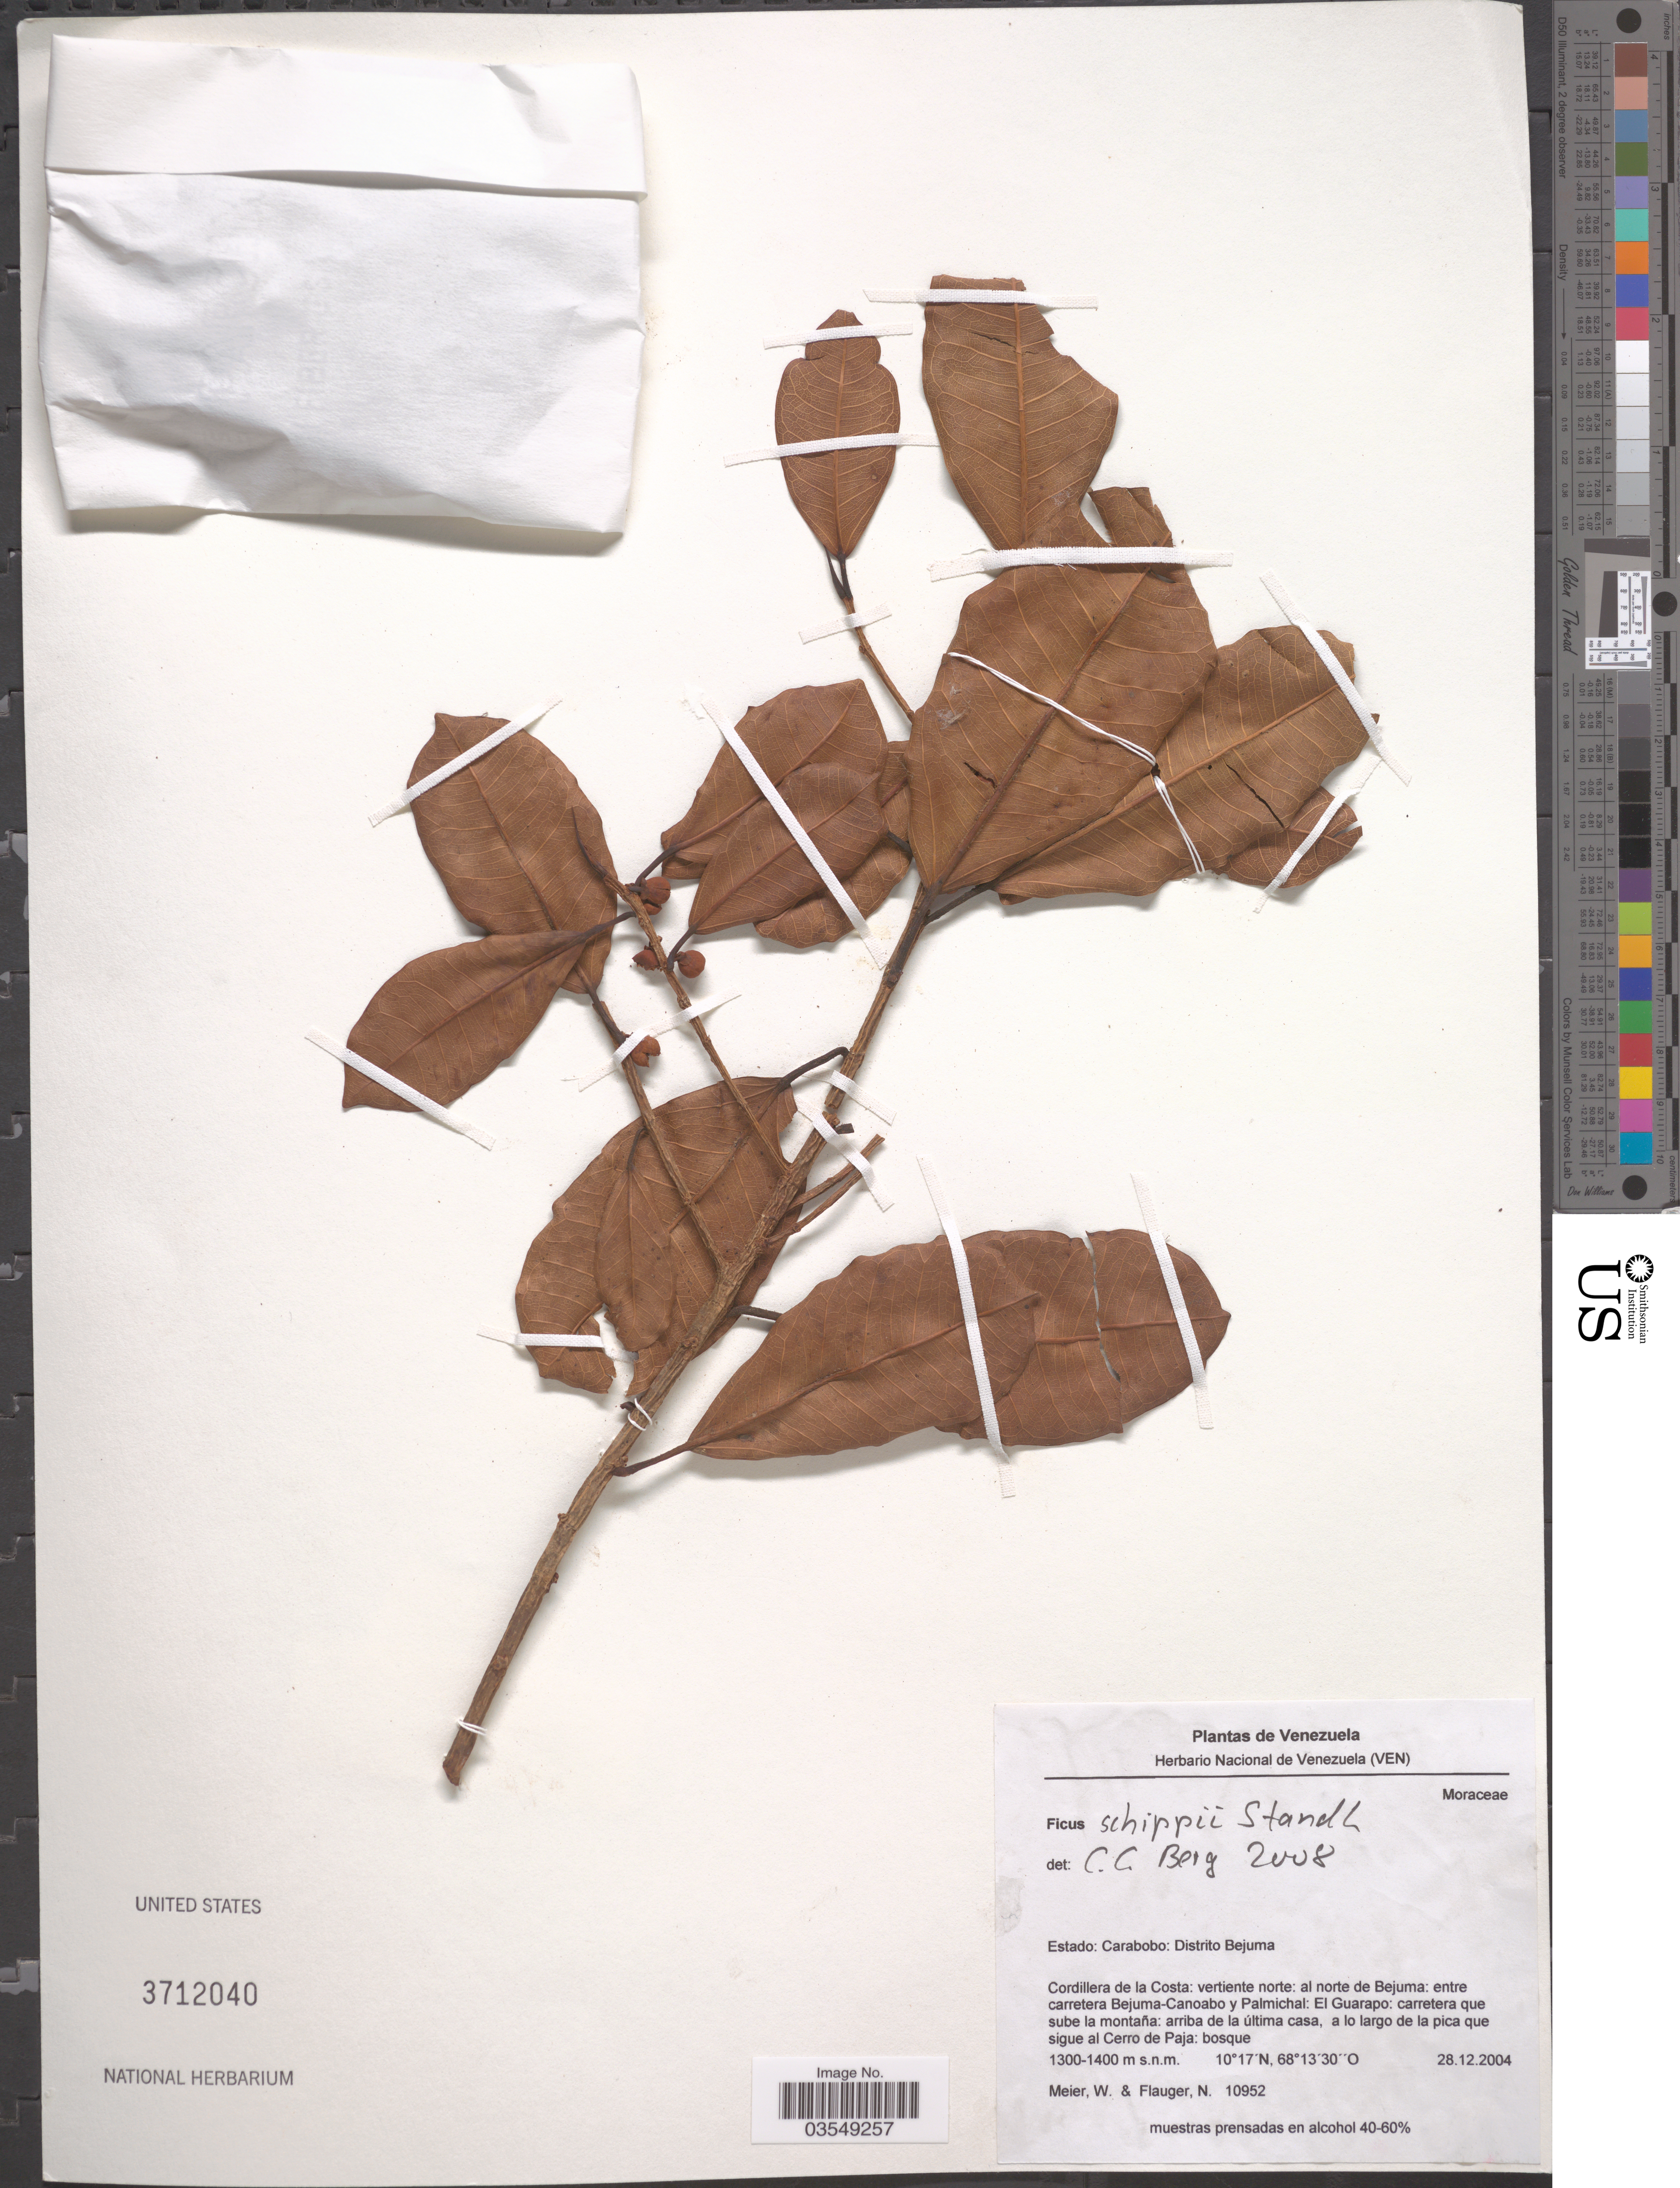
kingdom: Plantae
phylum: Tracheophyta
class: Magnoliopsida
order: Rosales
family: Moraceae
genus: Ficus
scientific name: Ficus schippii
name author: Standl.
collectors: W. Meier & N. Flauger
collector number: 10952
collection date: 2004-12-28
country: Venezuela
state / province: Carabobo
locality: Distrito Bejuma. Cordillera de la Costa: vertiente norte: al norte de Bejuma: entre carretera Bejuma-Canoabo y Palchimal: El Guarapo: carretera que sube la montaña: arriba de la última casa, a lo largo de la pica que sigue al Cerro de Paja: bosque.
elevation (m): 1300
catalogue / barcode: US 3712040